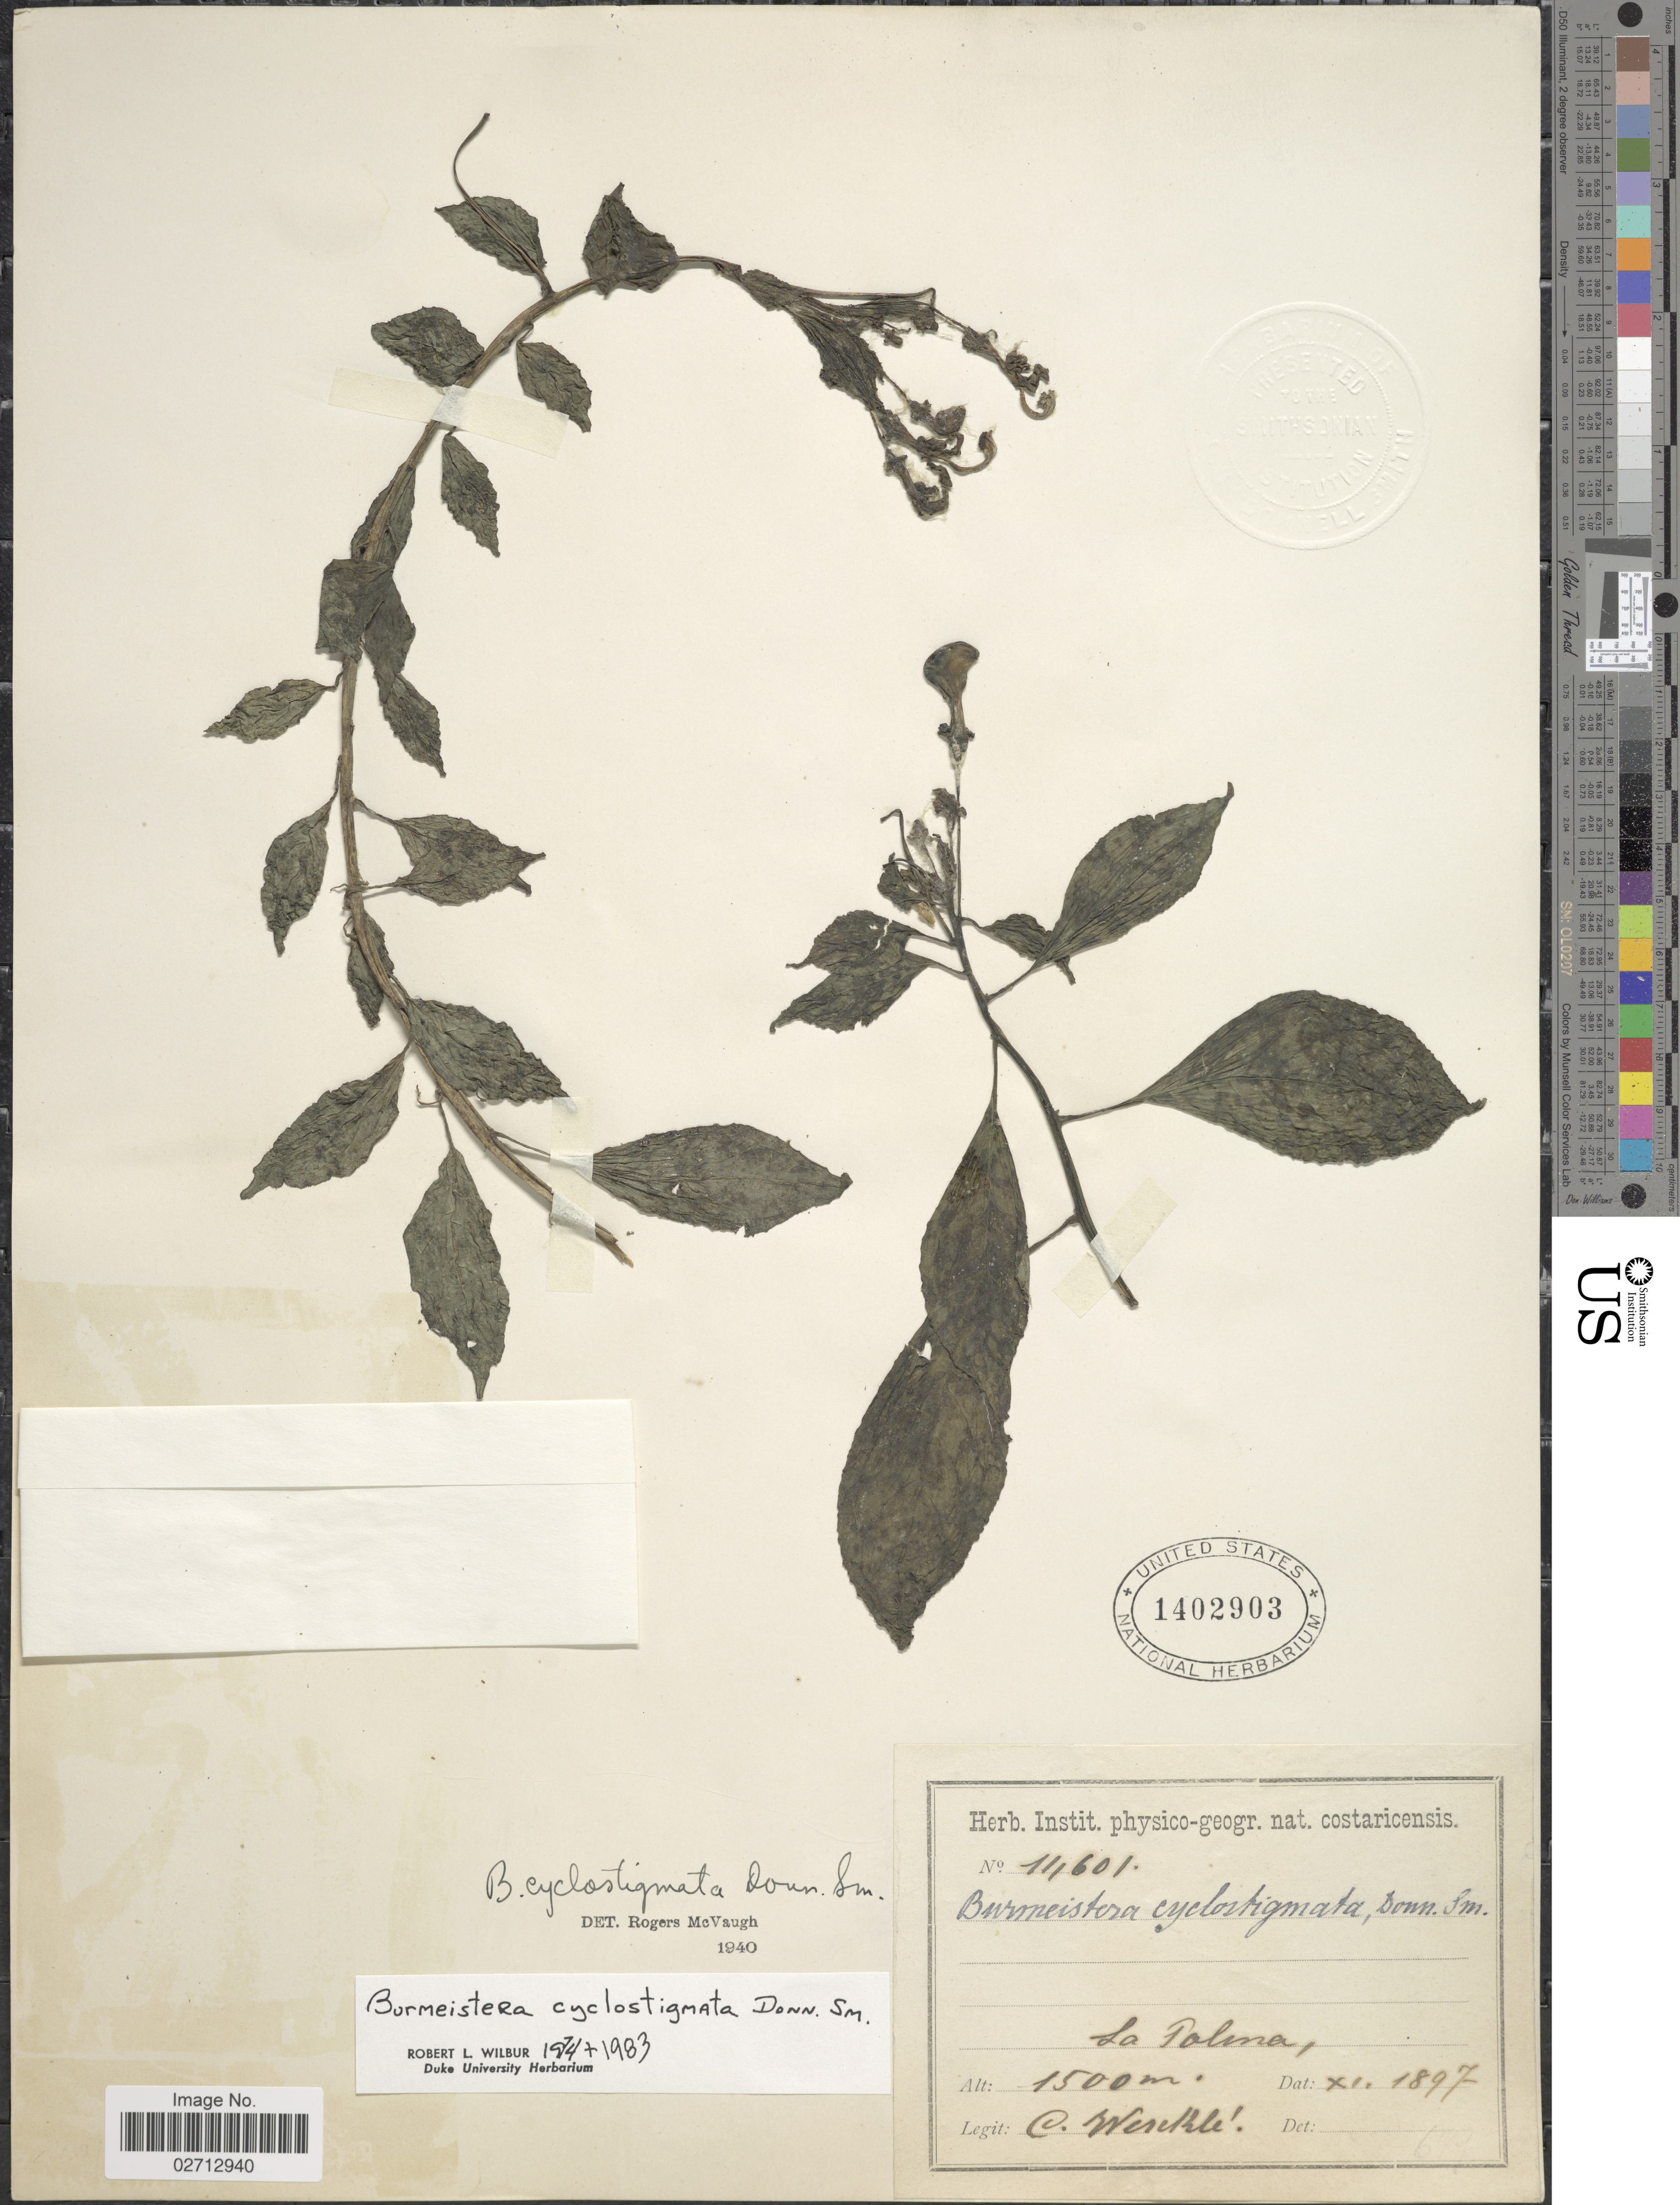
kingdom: Plantae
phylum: Tracheophyta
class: Magnoliopsida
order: Asterales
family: Campanulaceae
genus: Burmeistera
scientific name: Burmeistera cyclostigmata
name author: Donn. Sm.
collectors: C. Wercklé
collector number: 11601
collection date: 1897-11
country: Costa Rica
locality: La Palma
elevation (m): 1500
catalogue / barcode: US 1402903